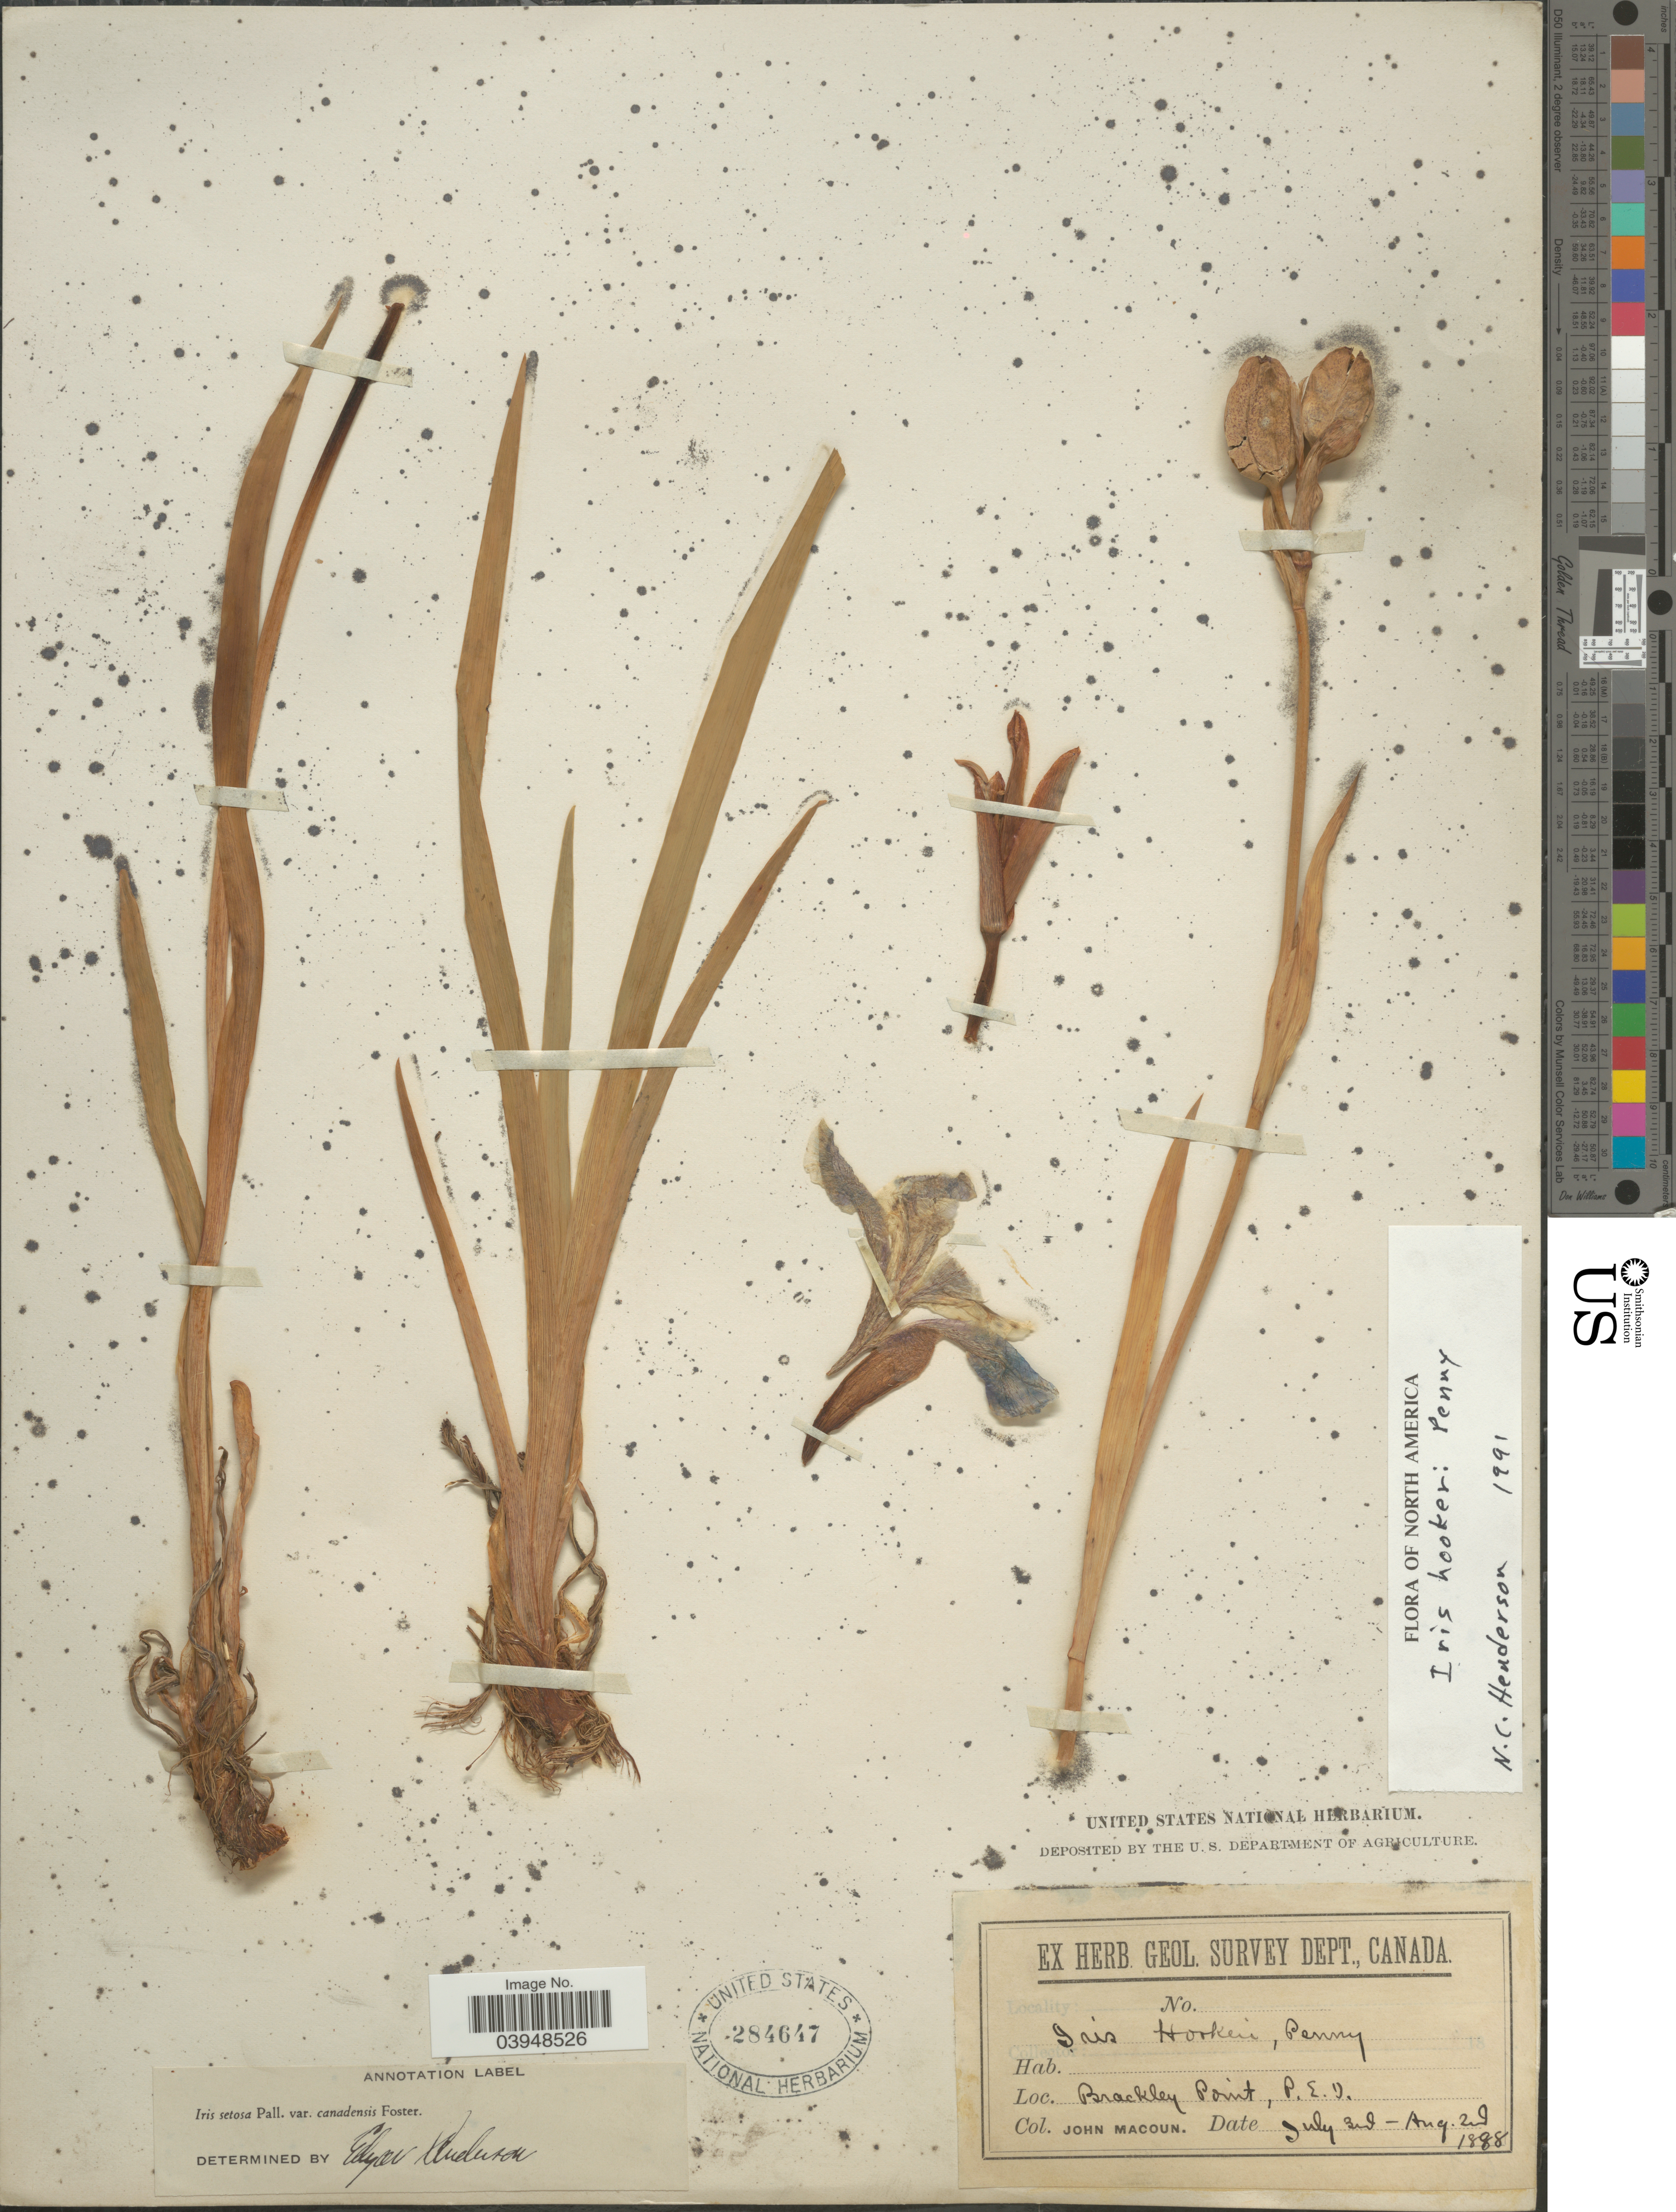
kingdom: Plantae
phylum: Tracheophyta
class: Liliopsida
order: Asparagales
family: Iridaceae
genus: Iris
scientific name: Iris hookeri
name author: Penny ex G. Don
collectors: J. Macoun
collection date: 1888-07-03/1888-08-20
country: Canada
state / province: Prince Edward Island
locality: Brackley Point.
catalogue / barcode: US 284647